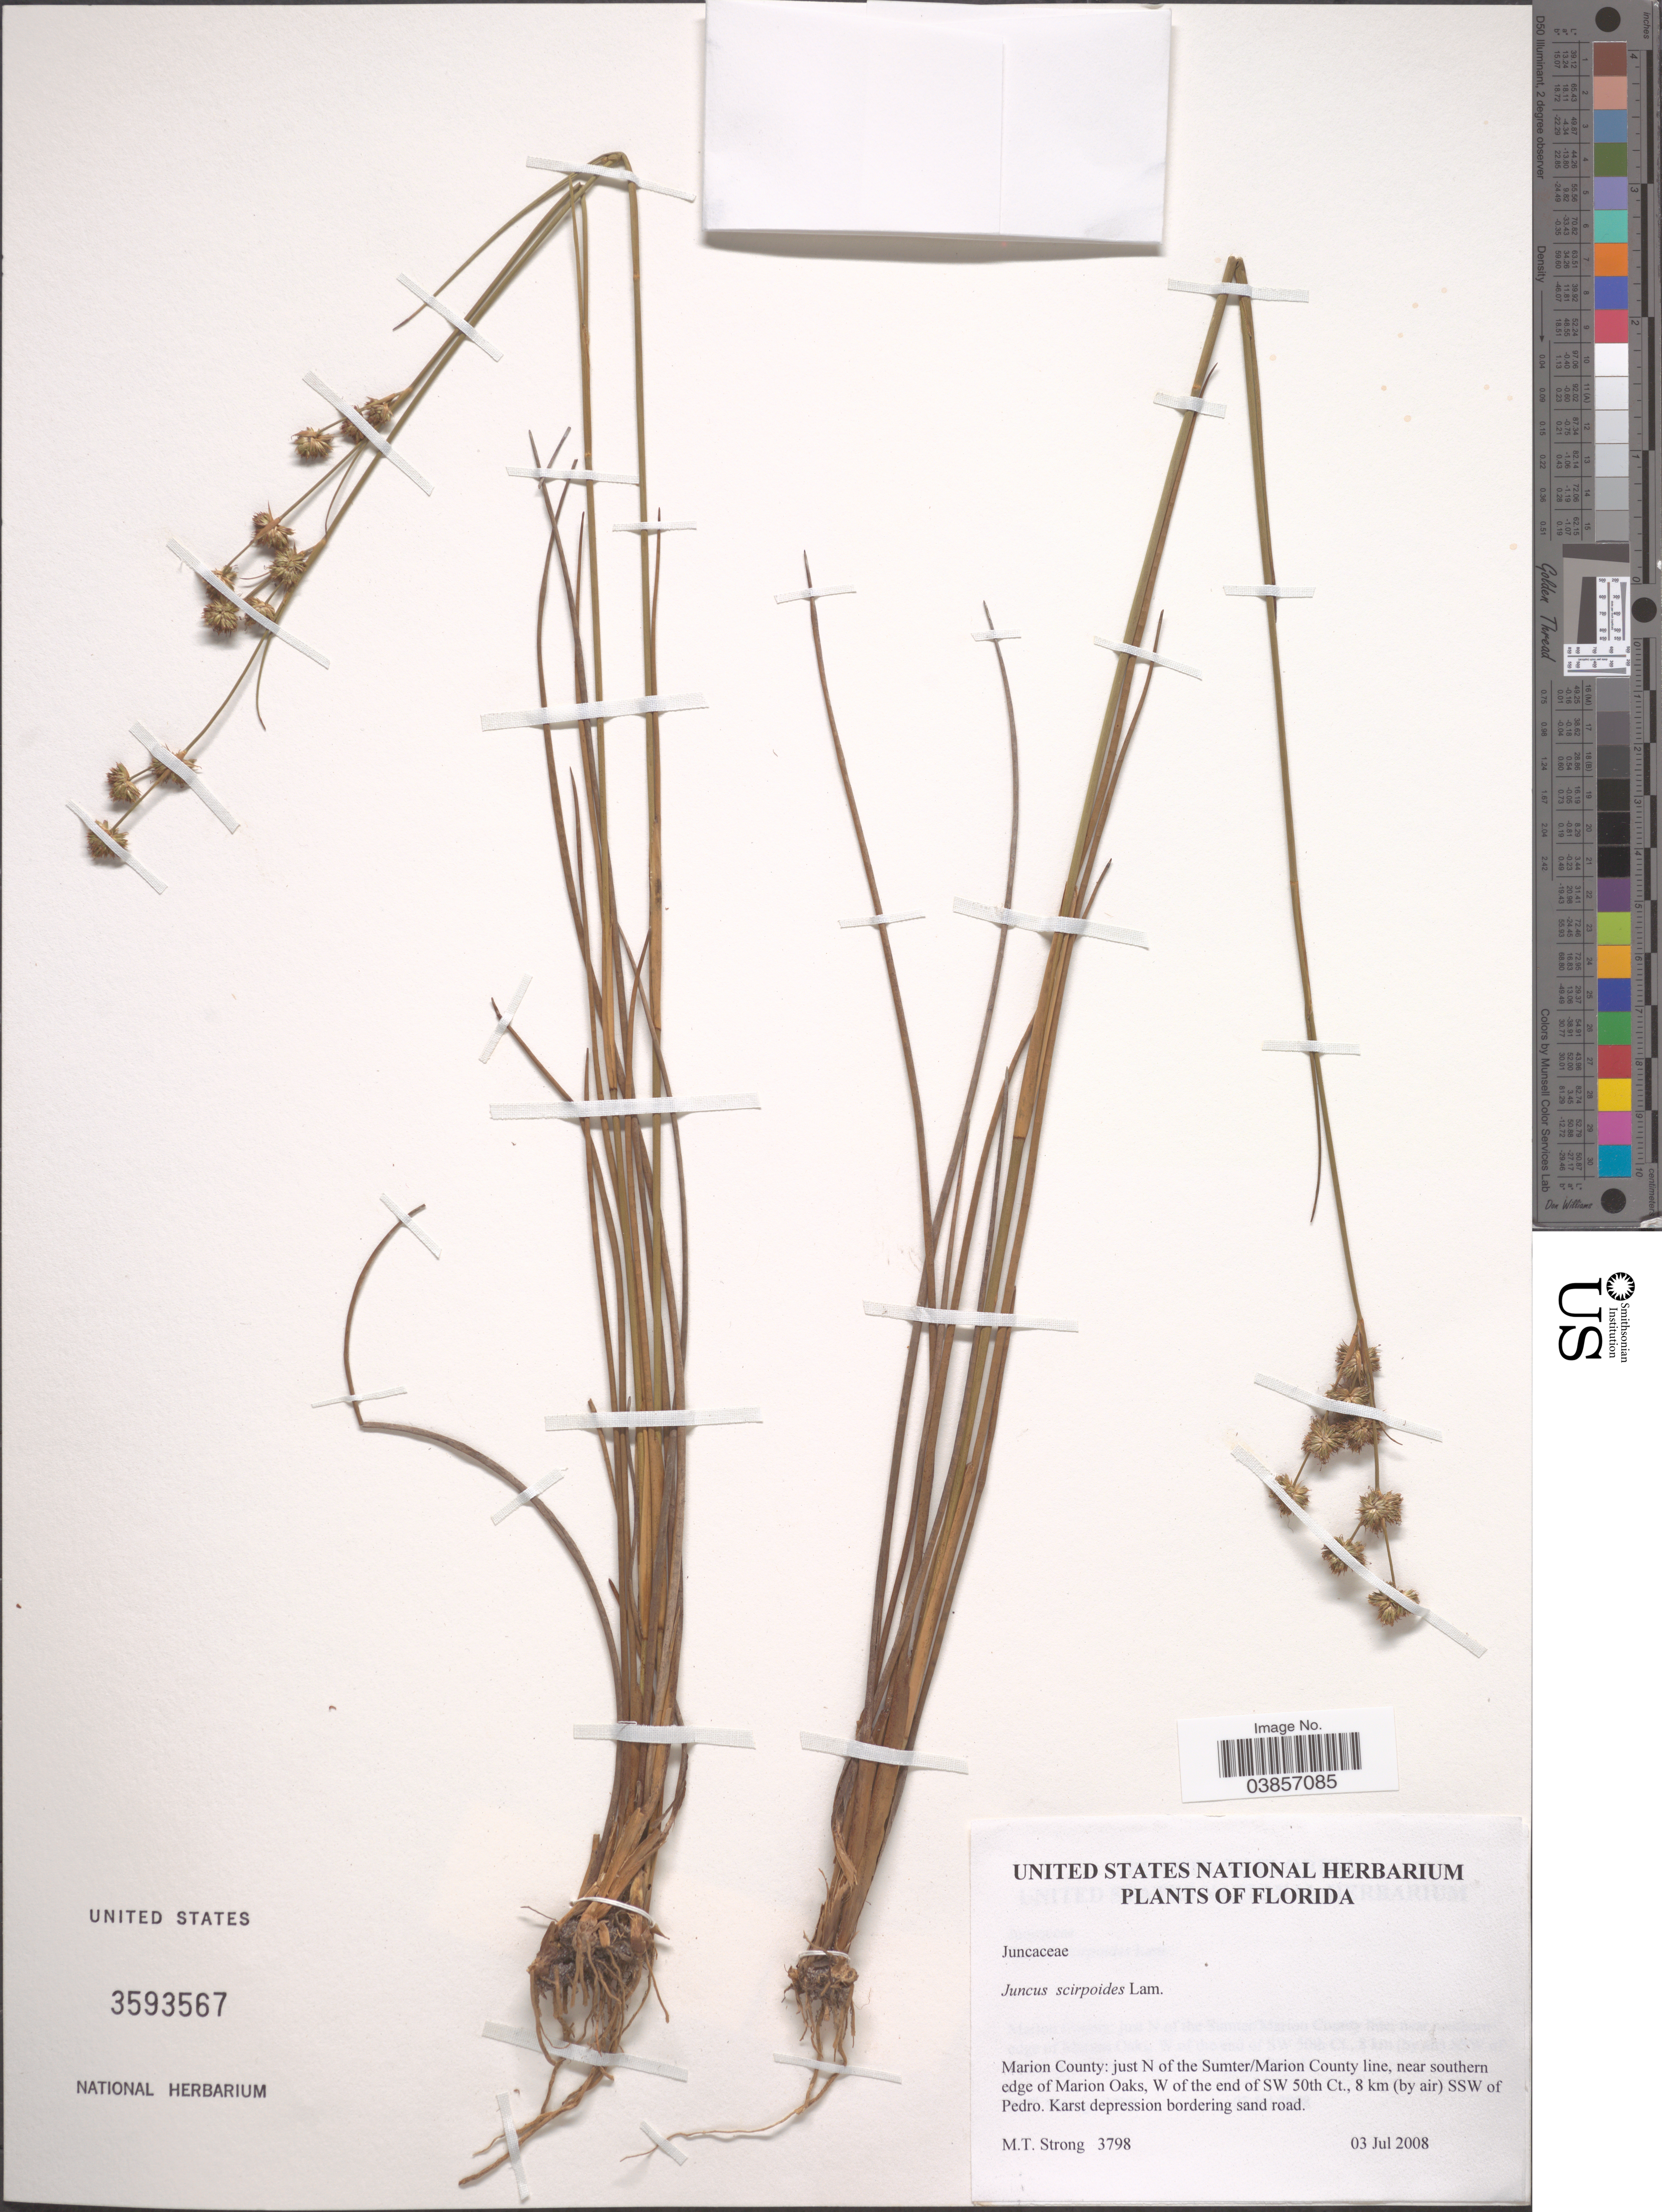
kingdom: Plantae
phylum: Tracheophyta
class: Liliopsida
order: Poales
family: Juncaceae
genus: Juncus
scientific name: Juncus scirpoides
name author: Lam.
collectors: M. T. Strong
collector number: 3798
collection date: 2008-07-03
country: United States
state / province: Florida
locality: Marion County: just N of the Sumter/Marion County line, near southern edge of Marion Oaks, W of the end of SW 50th Ct., 8 km (by air) SSW of Pedro.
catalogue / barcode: US 3593567